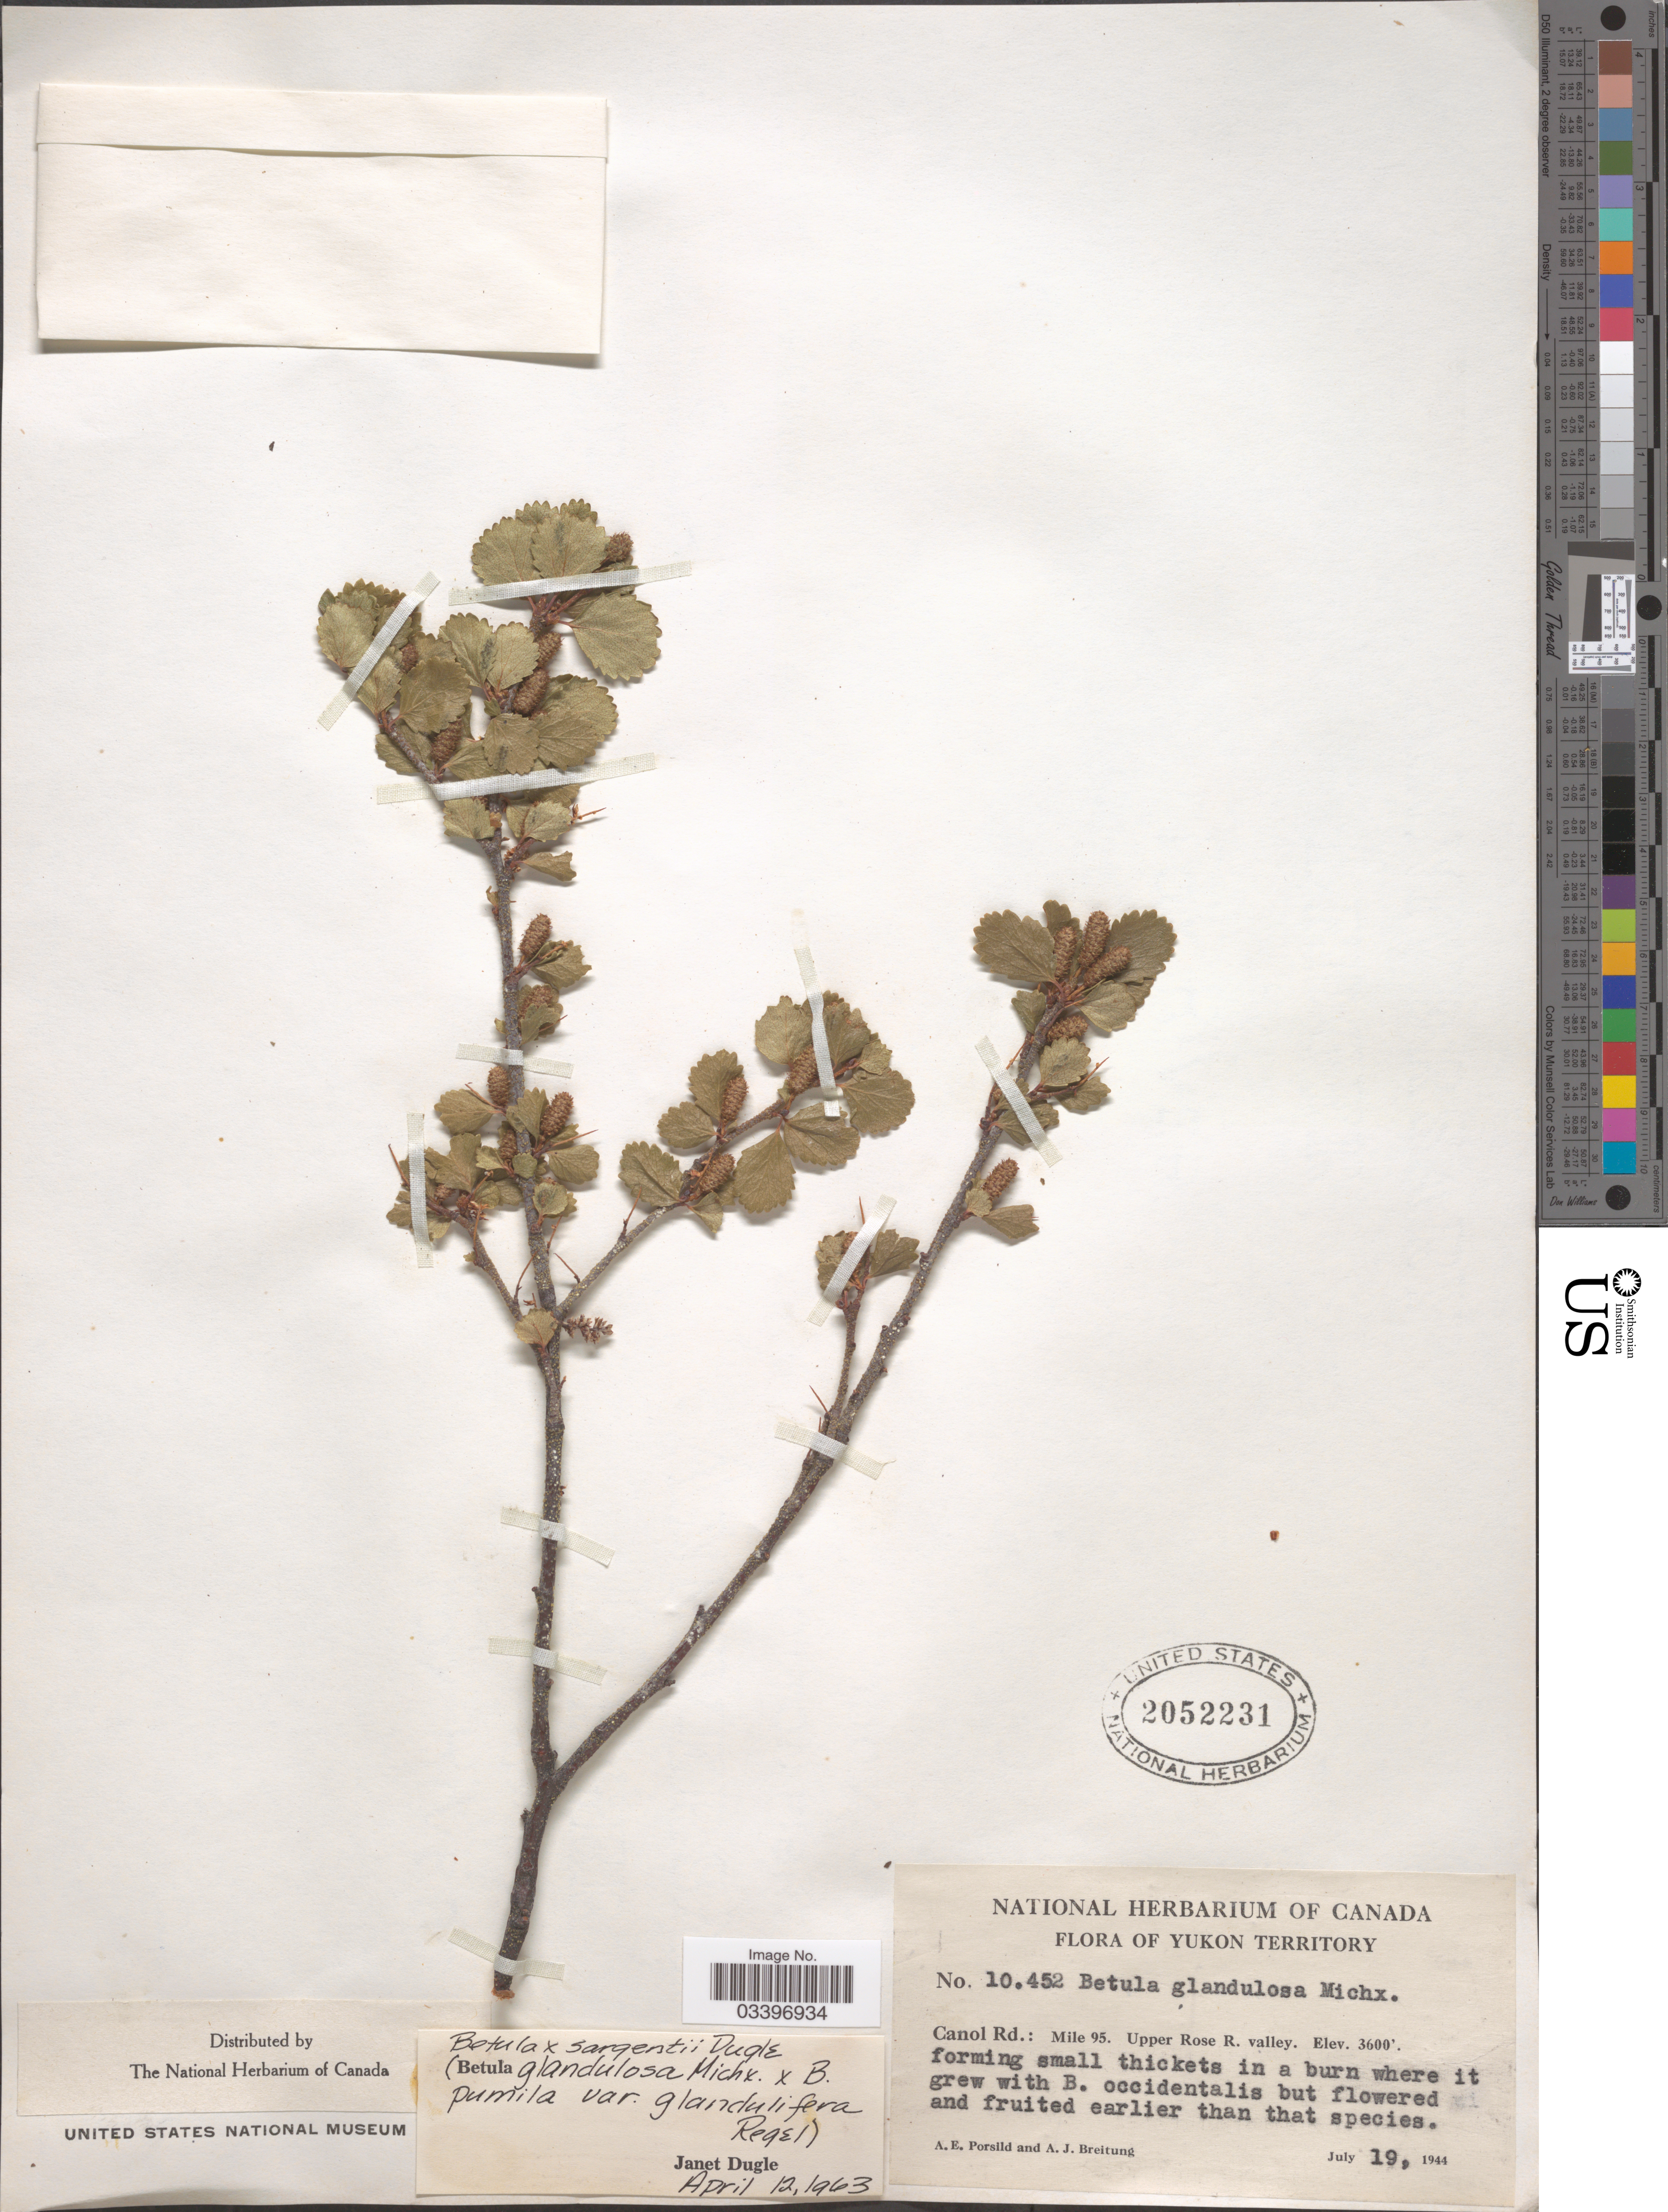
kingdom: Plantae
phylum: Tracheophyta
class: Magnoliopsida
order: Fagales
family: Betulaceae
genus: Betula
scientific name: Betula x sargentii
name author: Dugle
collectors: A. E. Porsild & A. Breitung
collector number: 10452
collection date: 1944-07-19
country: Canada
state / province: Yukon Territory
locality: Canol Rd.: Mile 95. Upper Rose R. valley.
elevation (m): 1097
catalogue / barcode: US 2052231